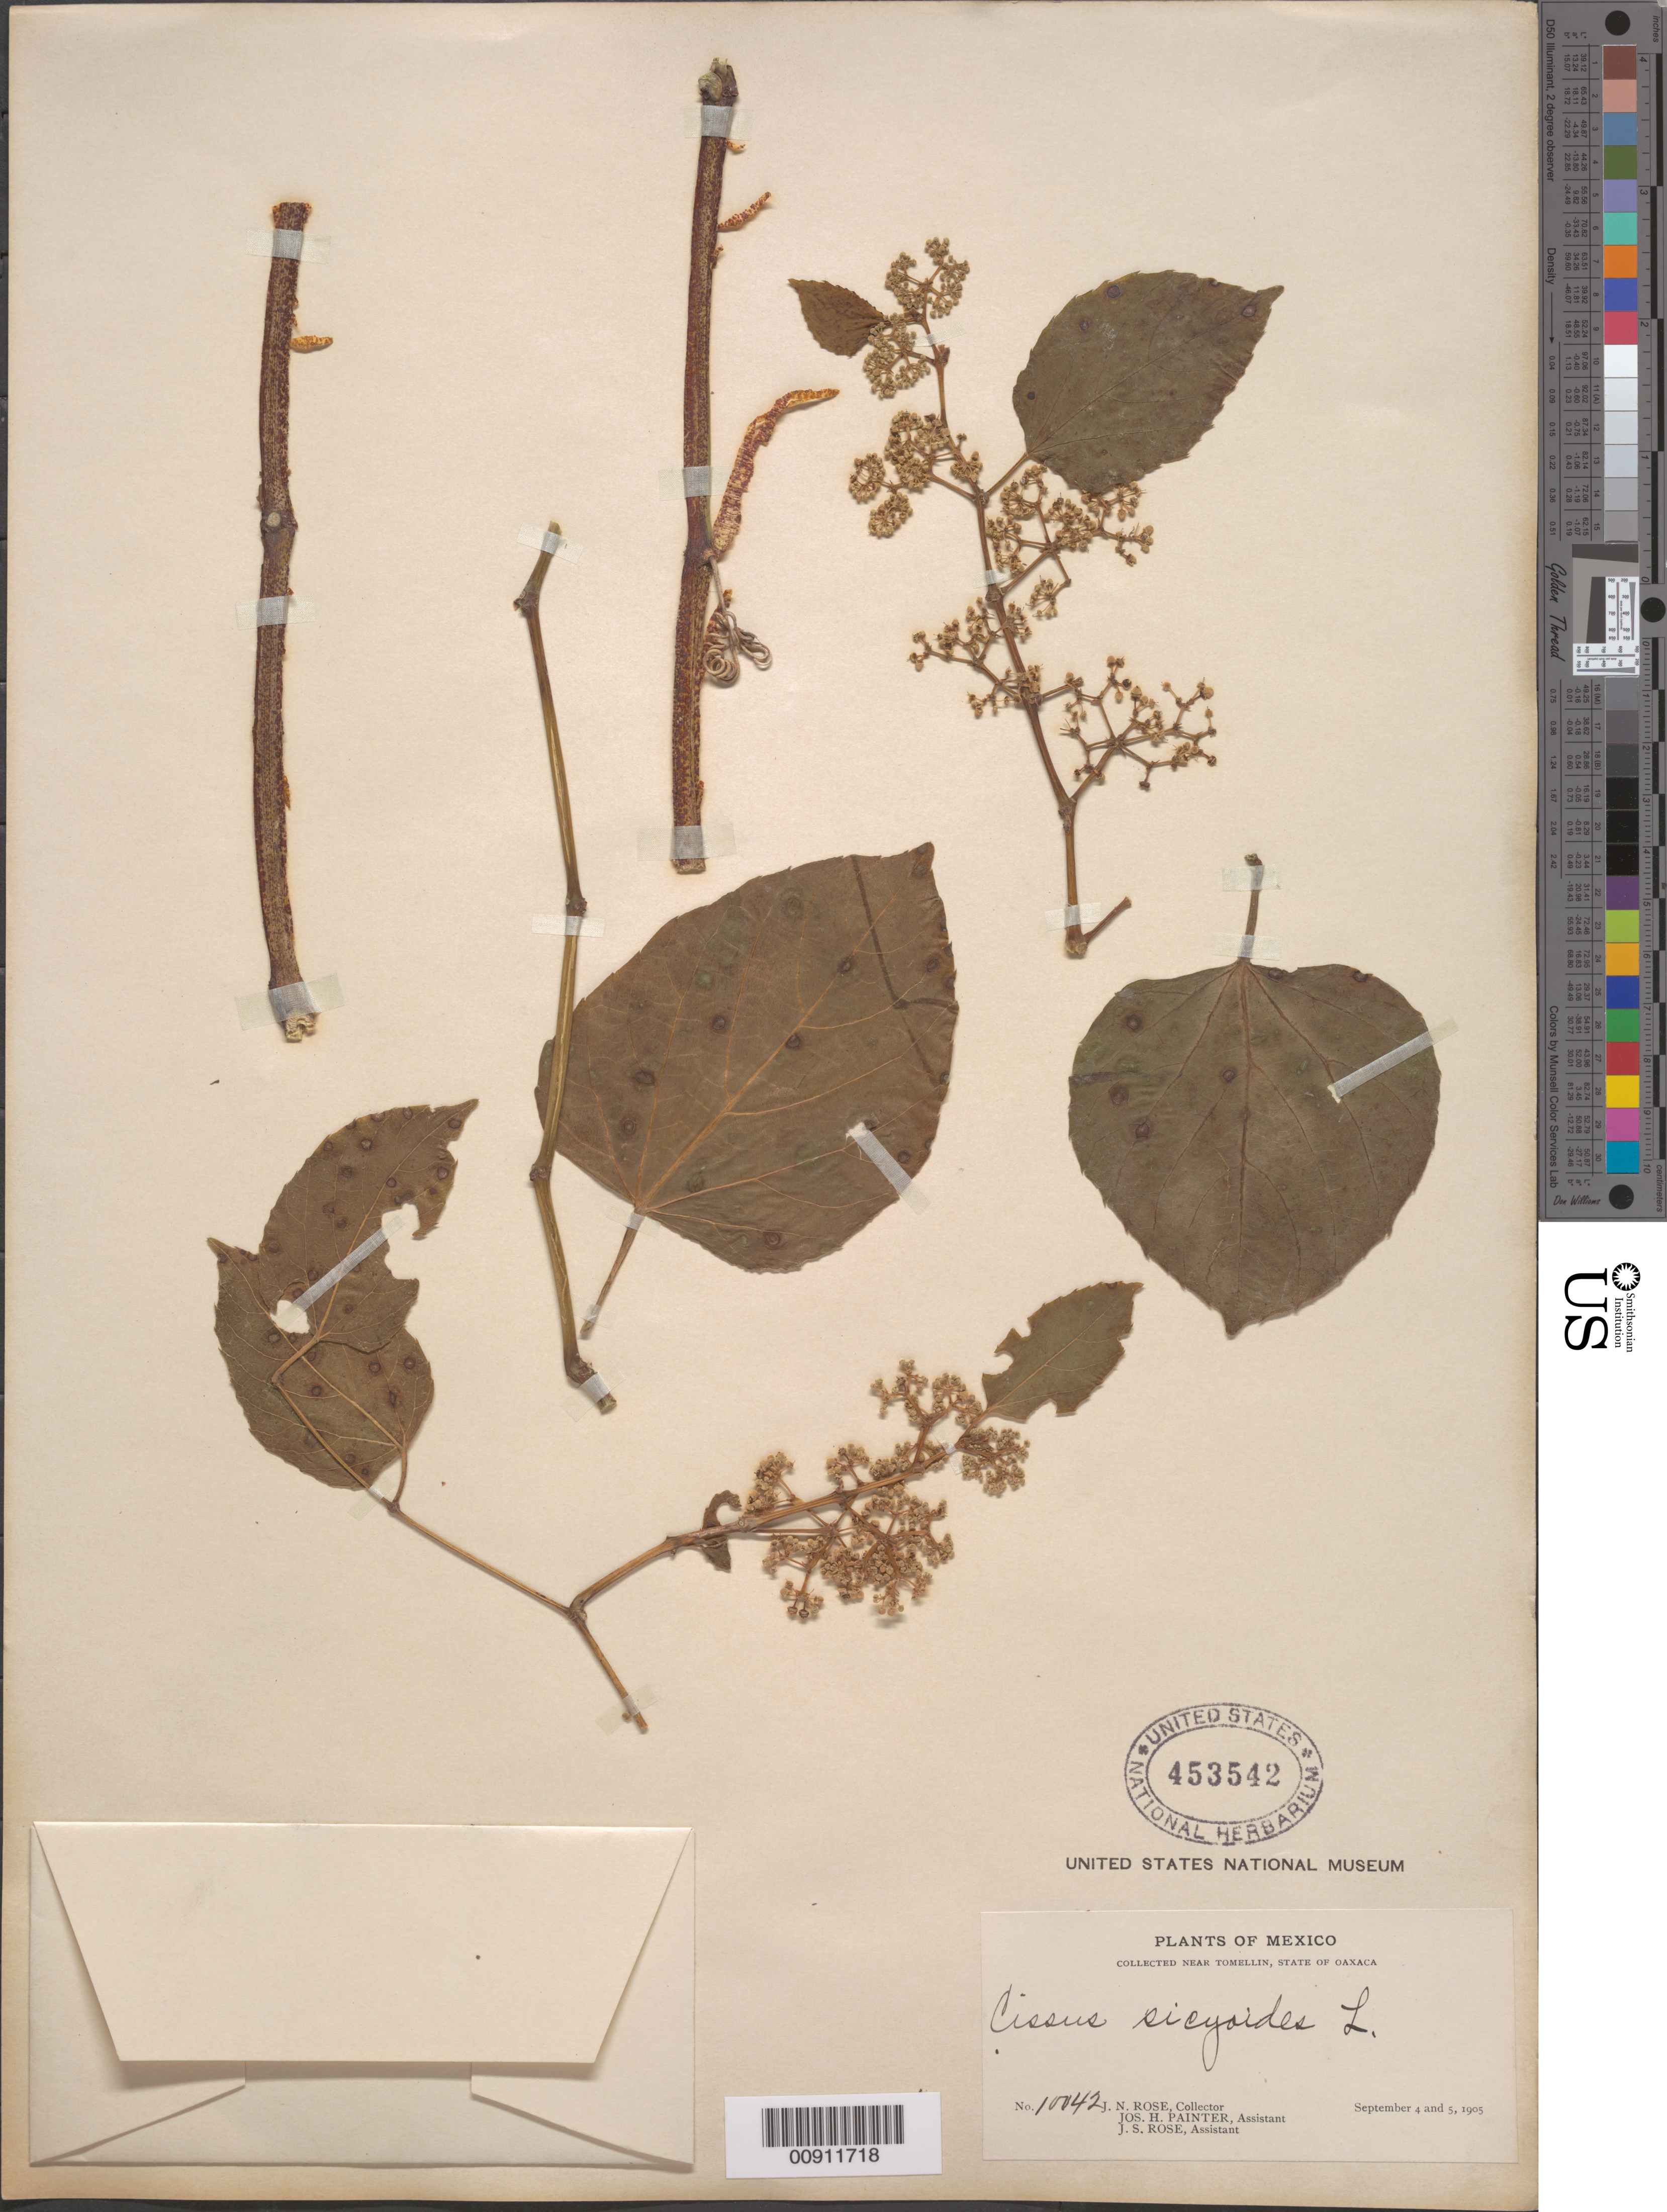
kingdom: Plantae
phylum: Tracheophyta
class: Magnoliopsida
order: Vitales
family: Vitaceae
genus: Cissus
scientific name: Cissus verticillata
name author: (L.) Nicolson & C.E. Jarvis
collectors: J. N. Rose, J. H. Painter & J. S. Rose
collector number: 10042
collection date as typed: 04 Sep 1905 to 05 Sep 1905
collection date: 1905-09-04/1905-09-05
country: Mexico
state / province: Oaxaca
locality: Near Tomellin, State of Oaxaca.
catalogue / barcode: US 453542